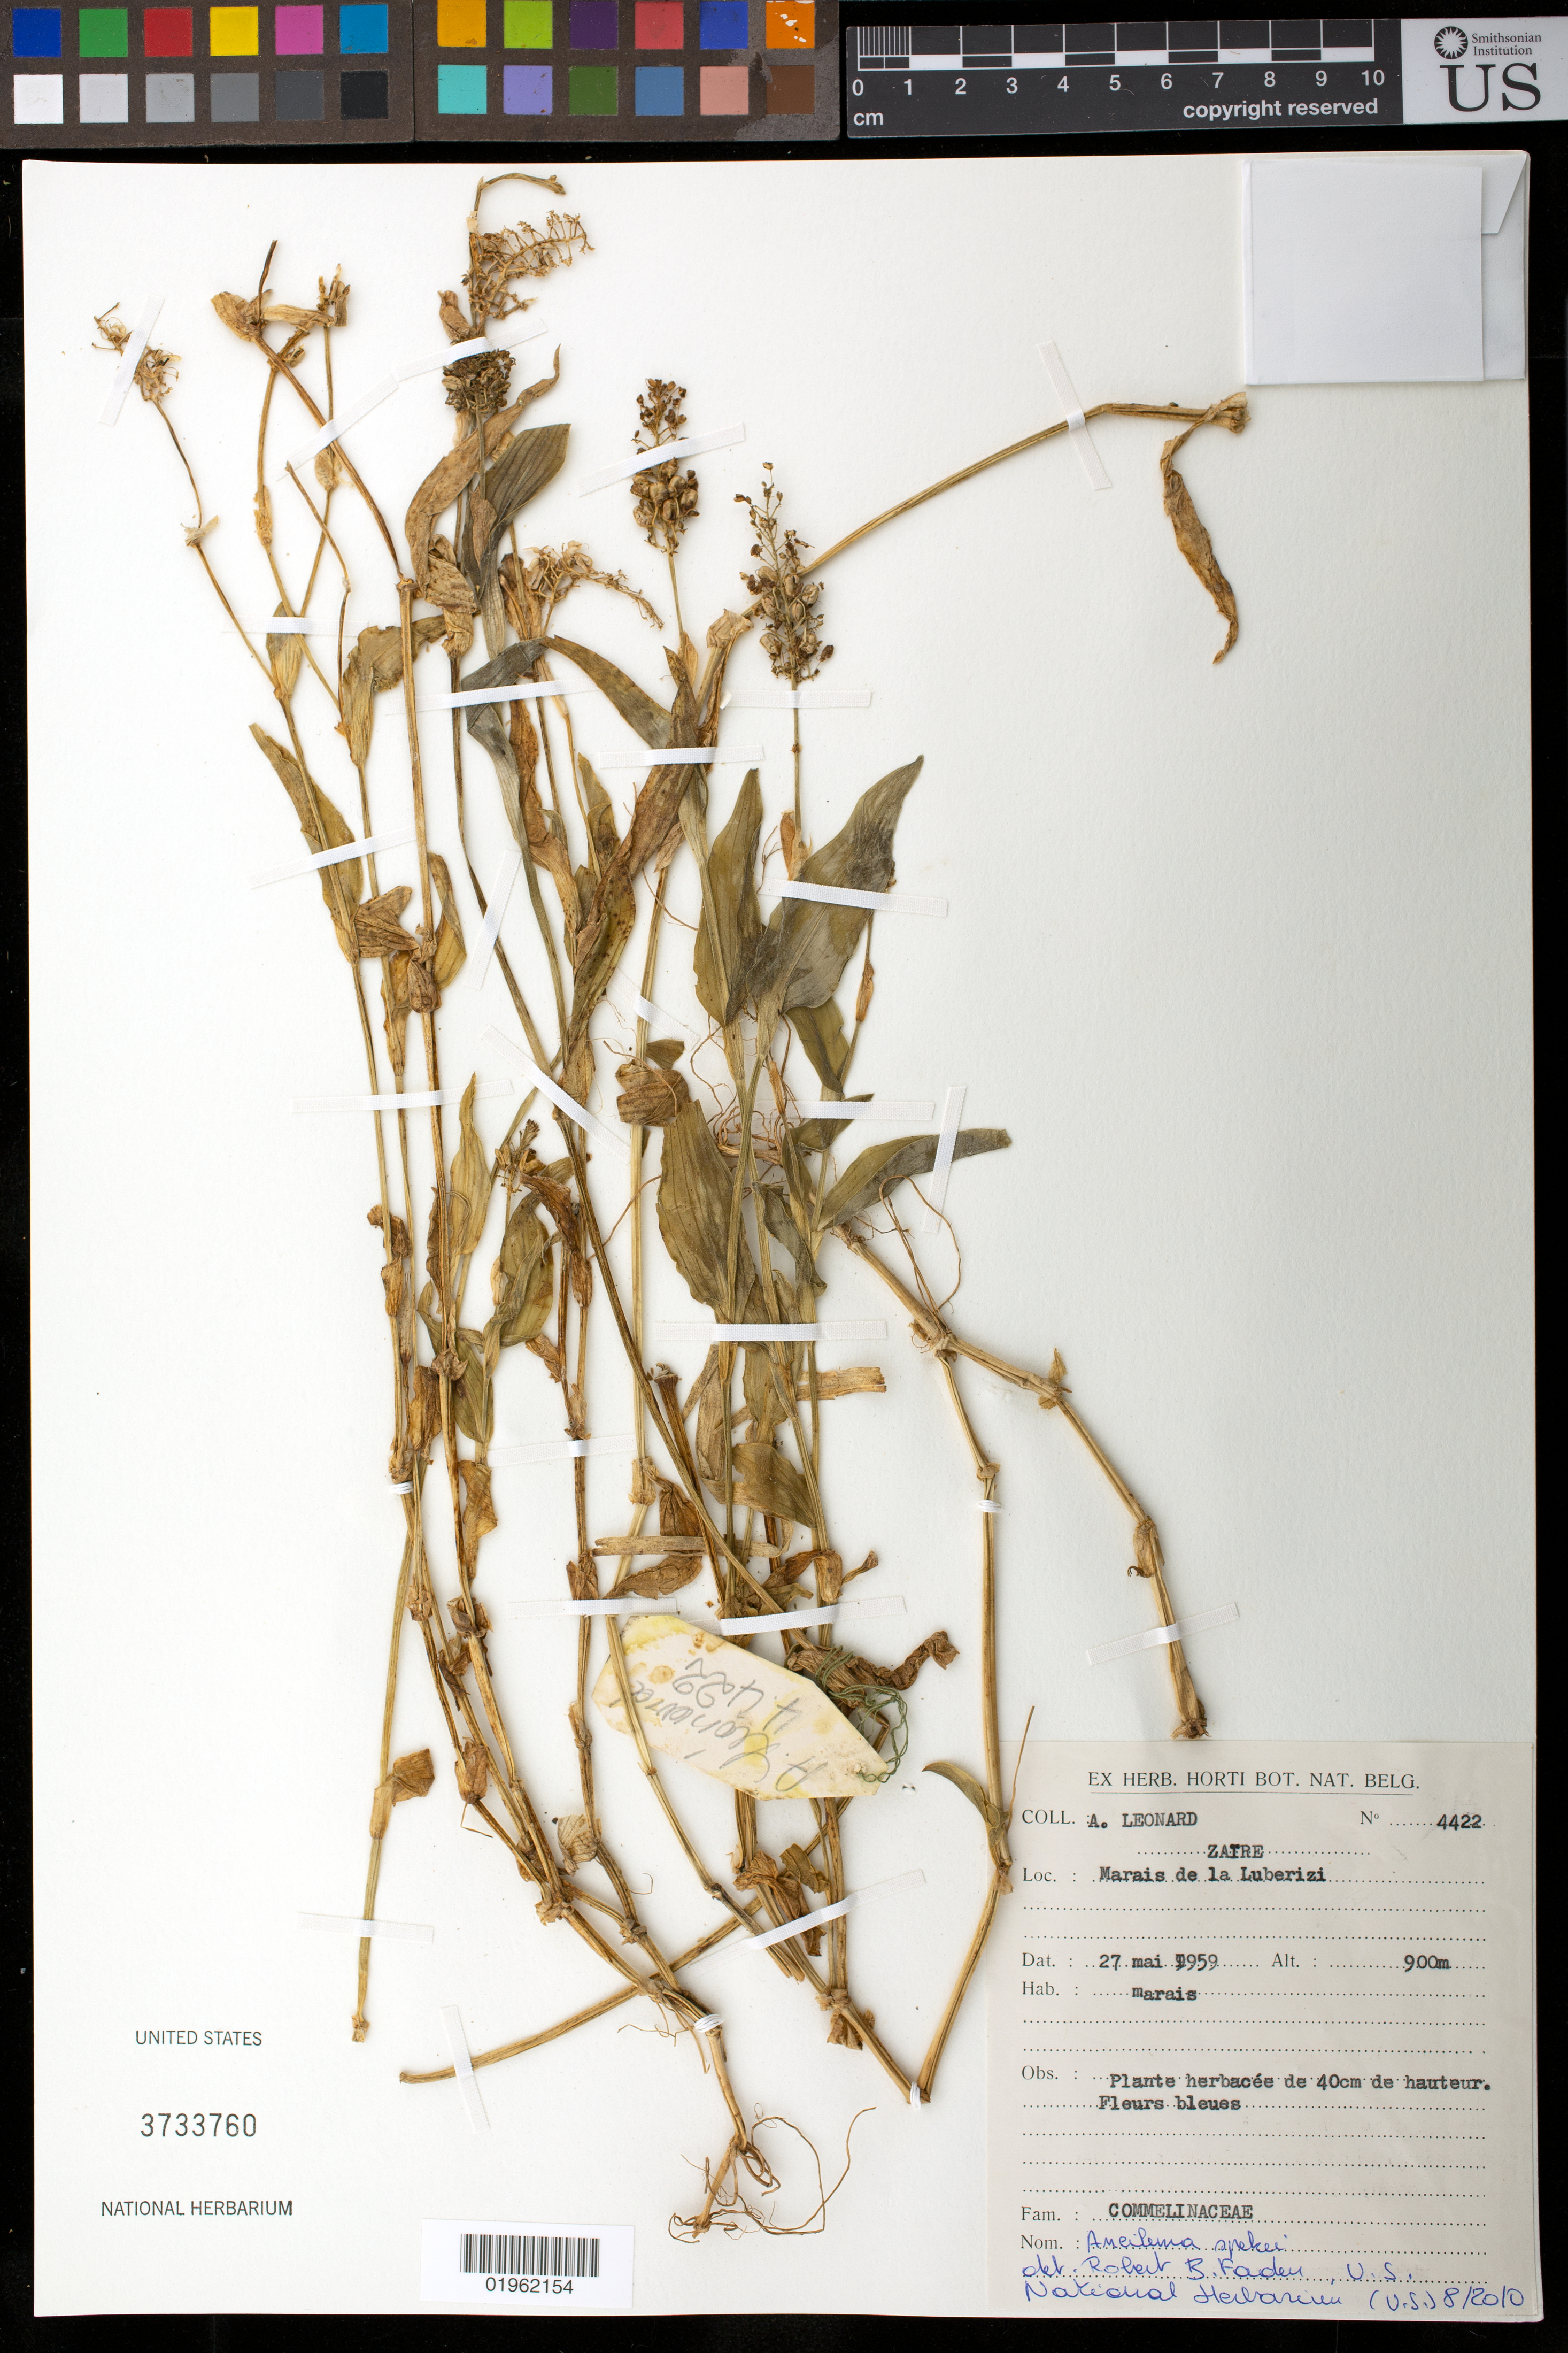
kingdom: Plantae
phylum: Tracheophyta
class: Liliopsida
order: Commelinales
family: Commelinaceae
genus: Aneilema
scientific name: Aneilema spekei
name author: C.B. Clarke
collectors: A. Leonard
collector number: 4422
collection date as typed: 27 May 1959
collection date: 1959-05-27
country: Congo, Democratic Republic of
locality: Marais de la Luberizi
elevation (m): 900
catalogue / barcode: US 3733760